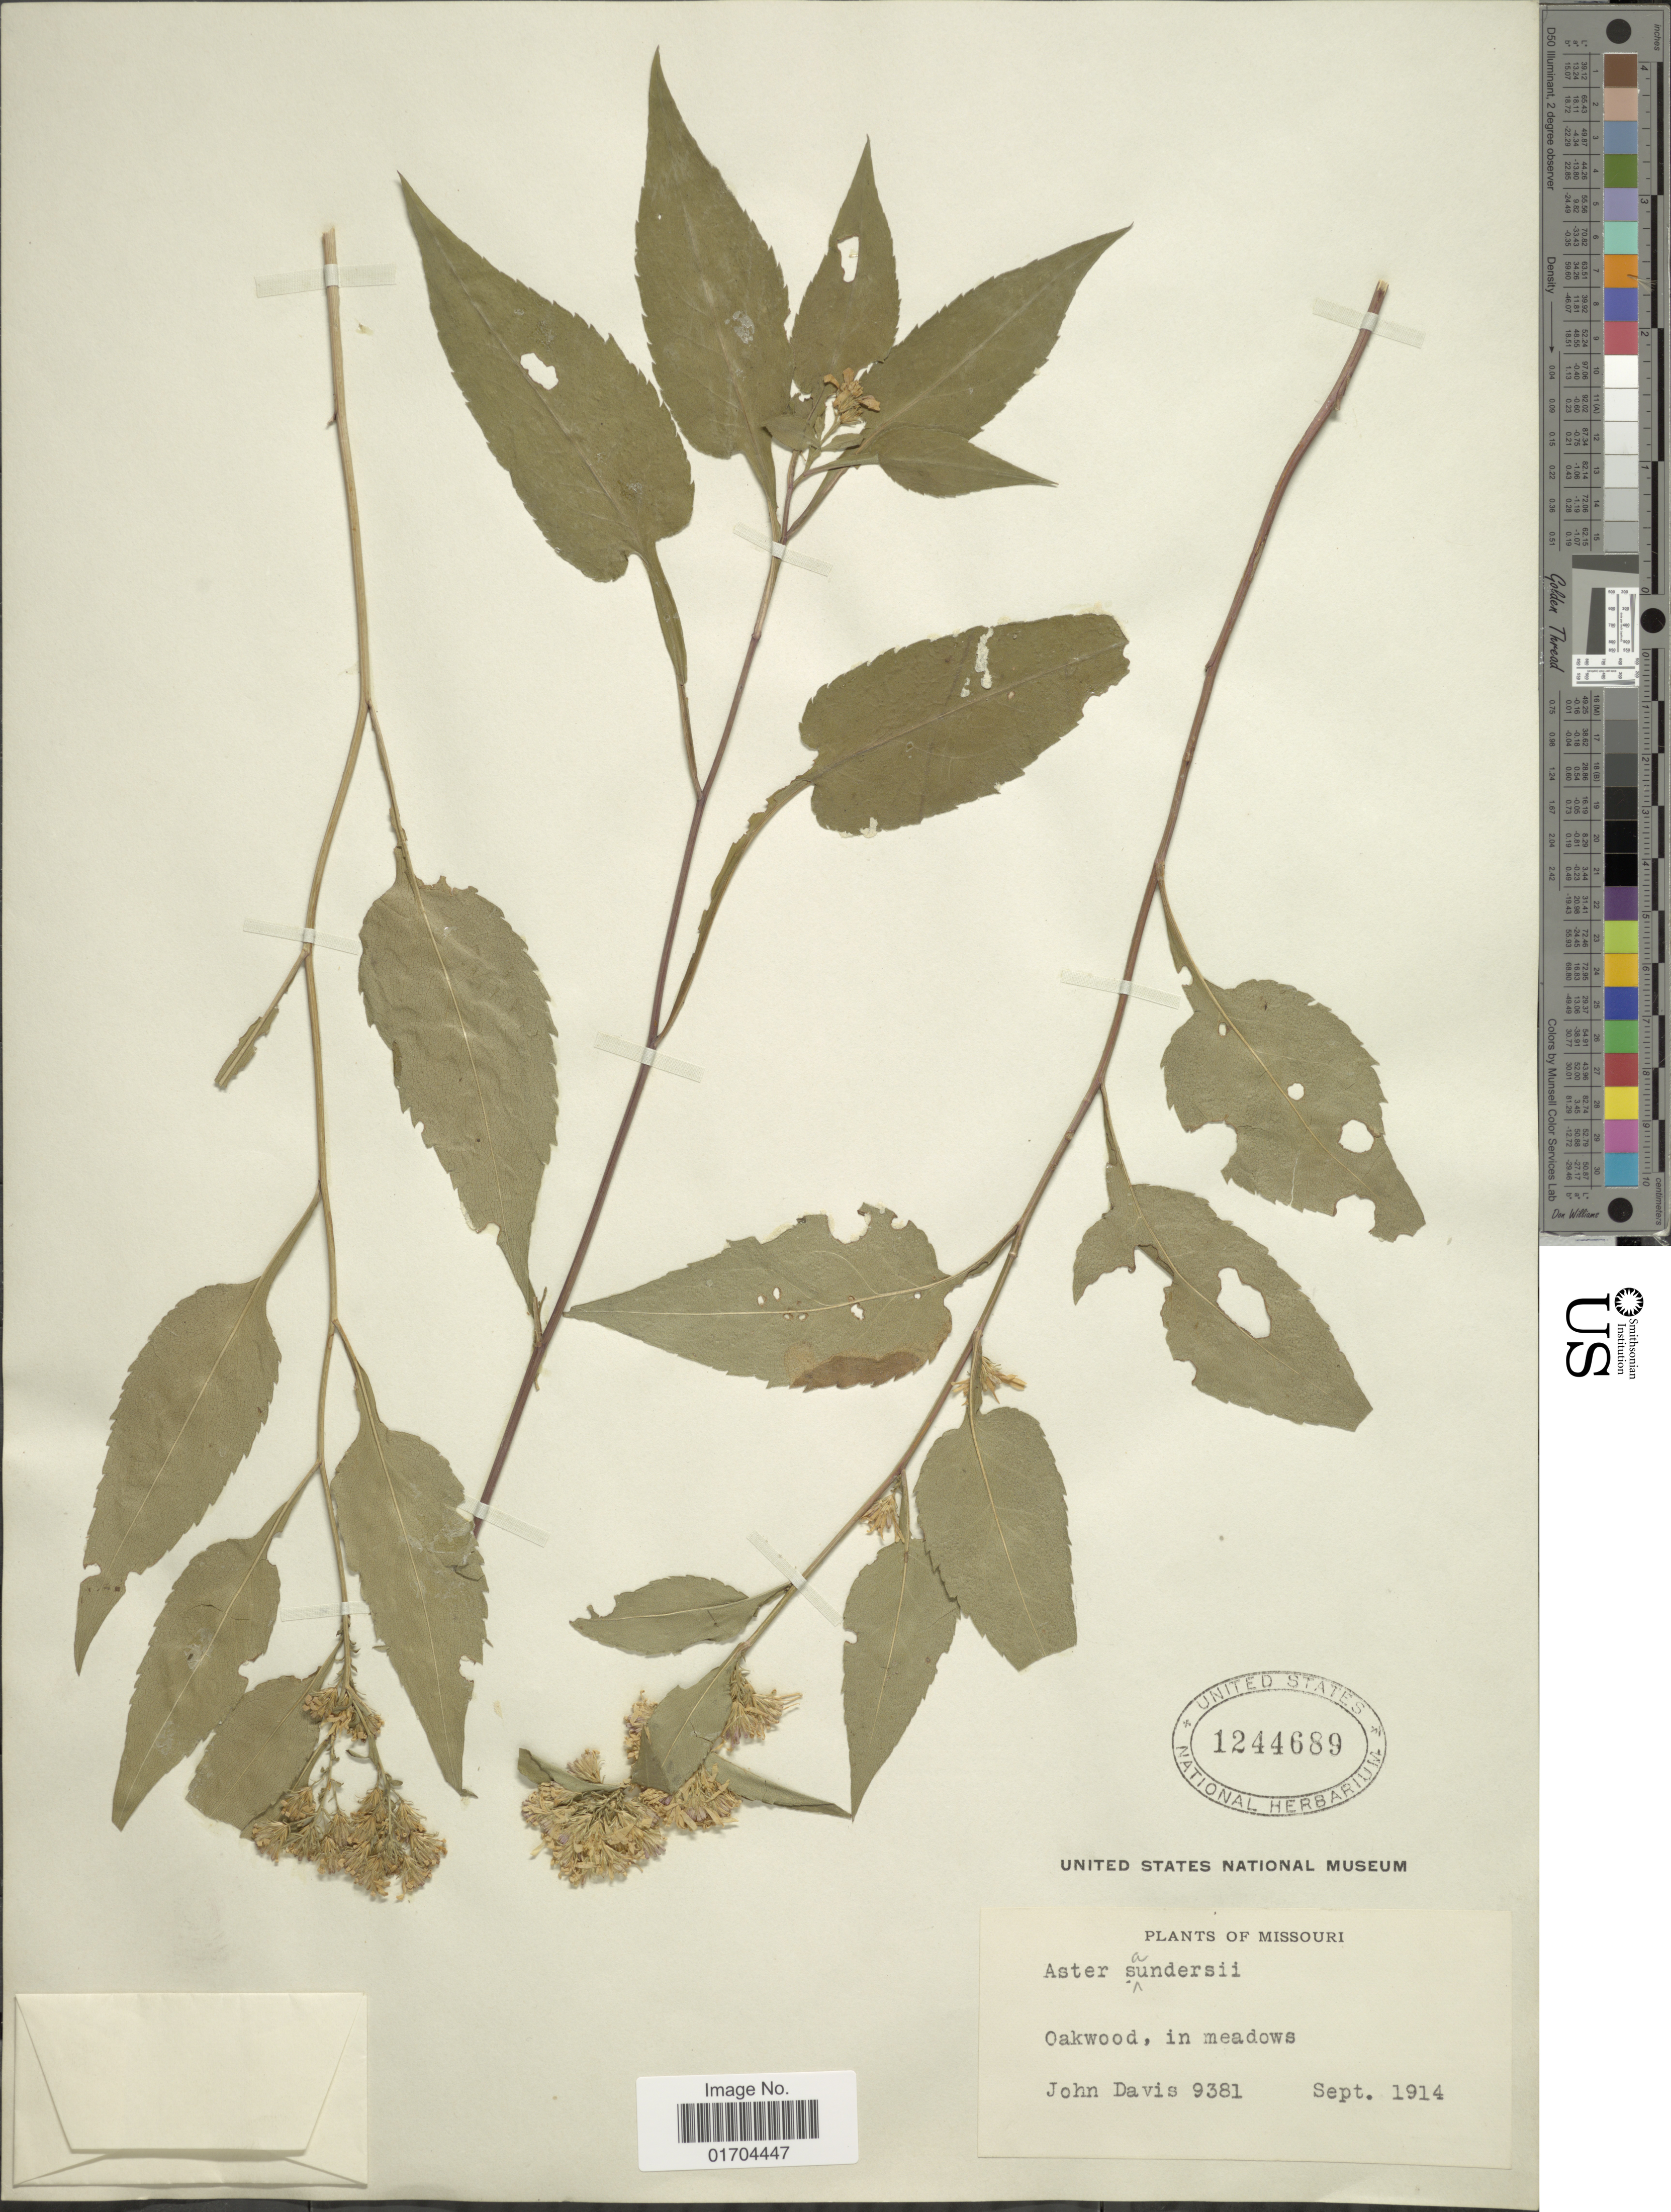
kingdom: Plantae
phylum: Tracheophyta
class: Magnoliopsida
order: Asterales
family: Asteraceae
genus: Symphyotrichum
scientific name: Symphyotrichum sp.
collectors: J. Davis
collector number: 9381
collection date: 1914-09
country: United States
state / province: Missouri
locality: Oakwood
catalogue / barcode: US 1244689